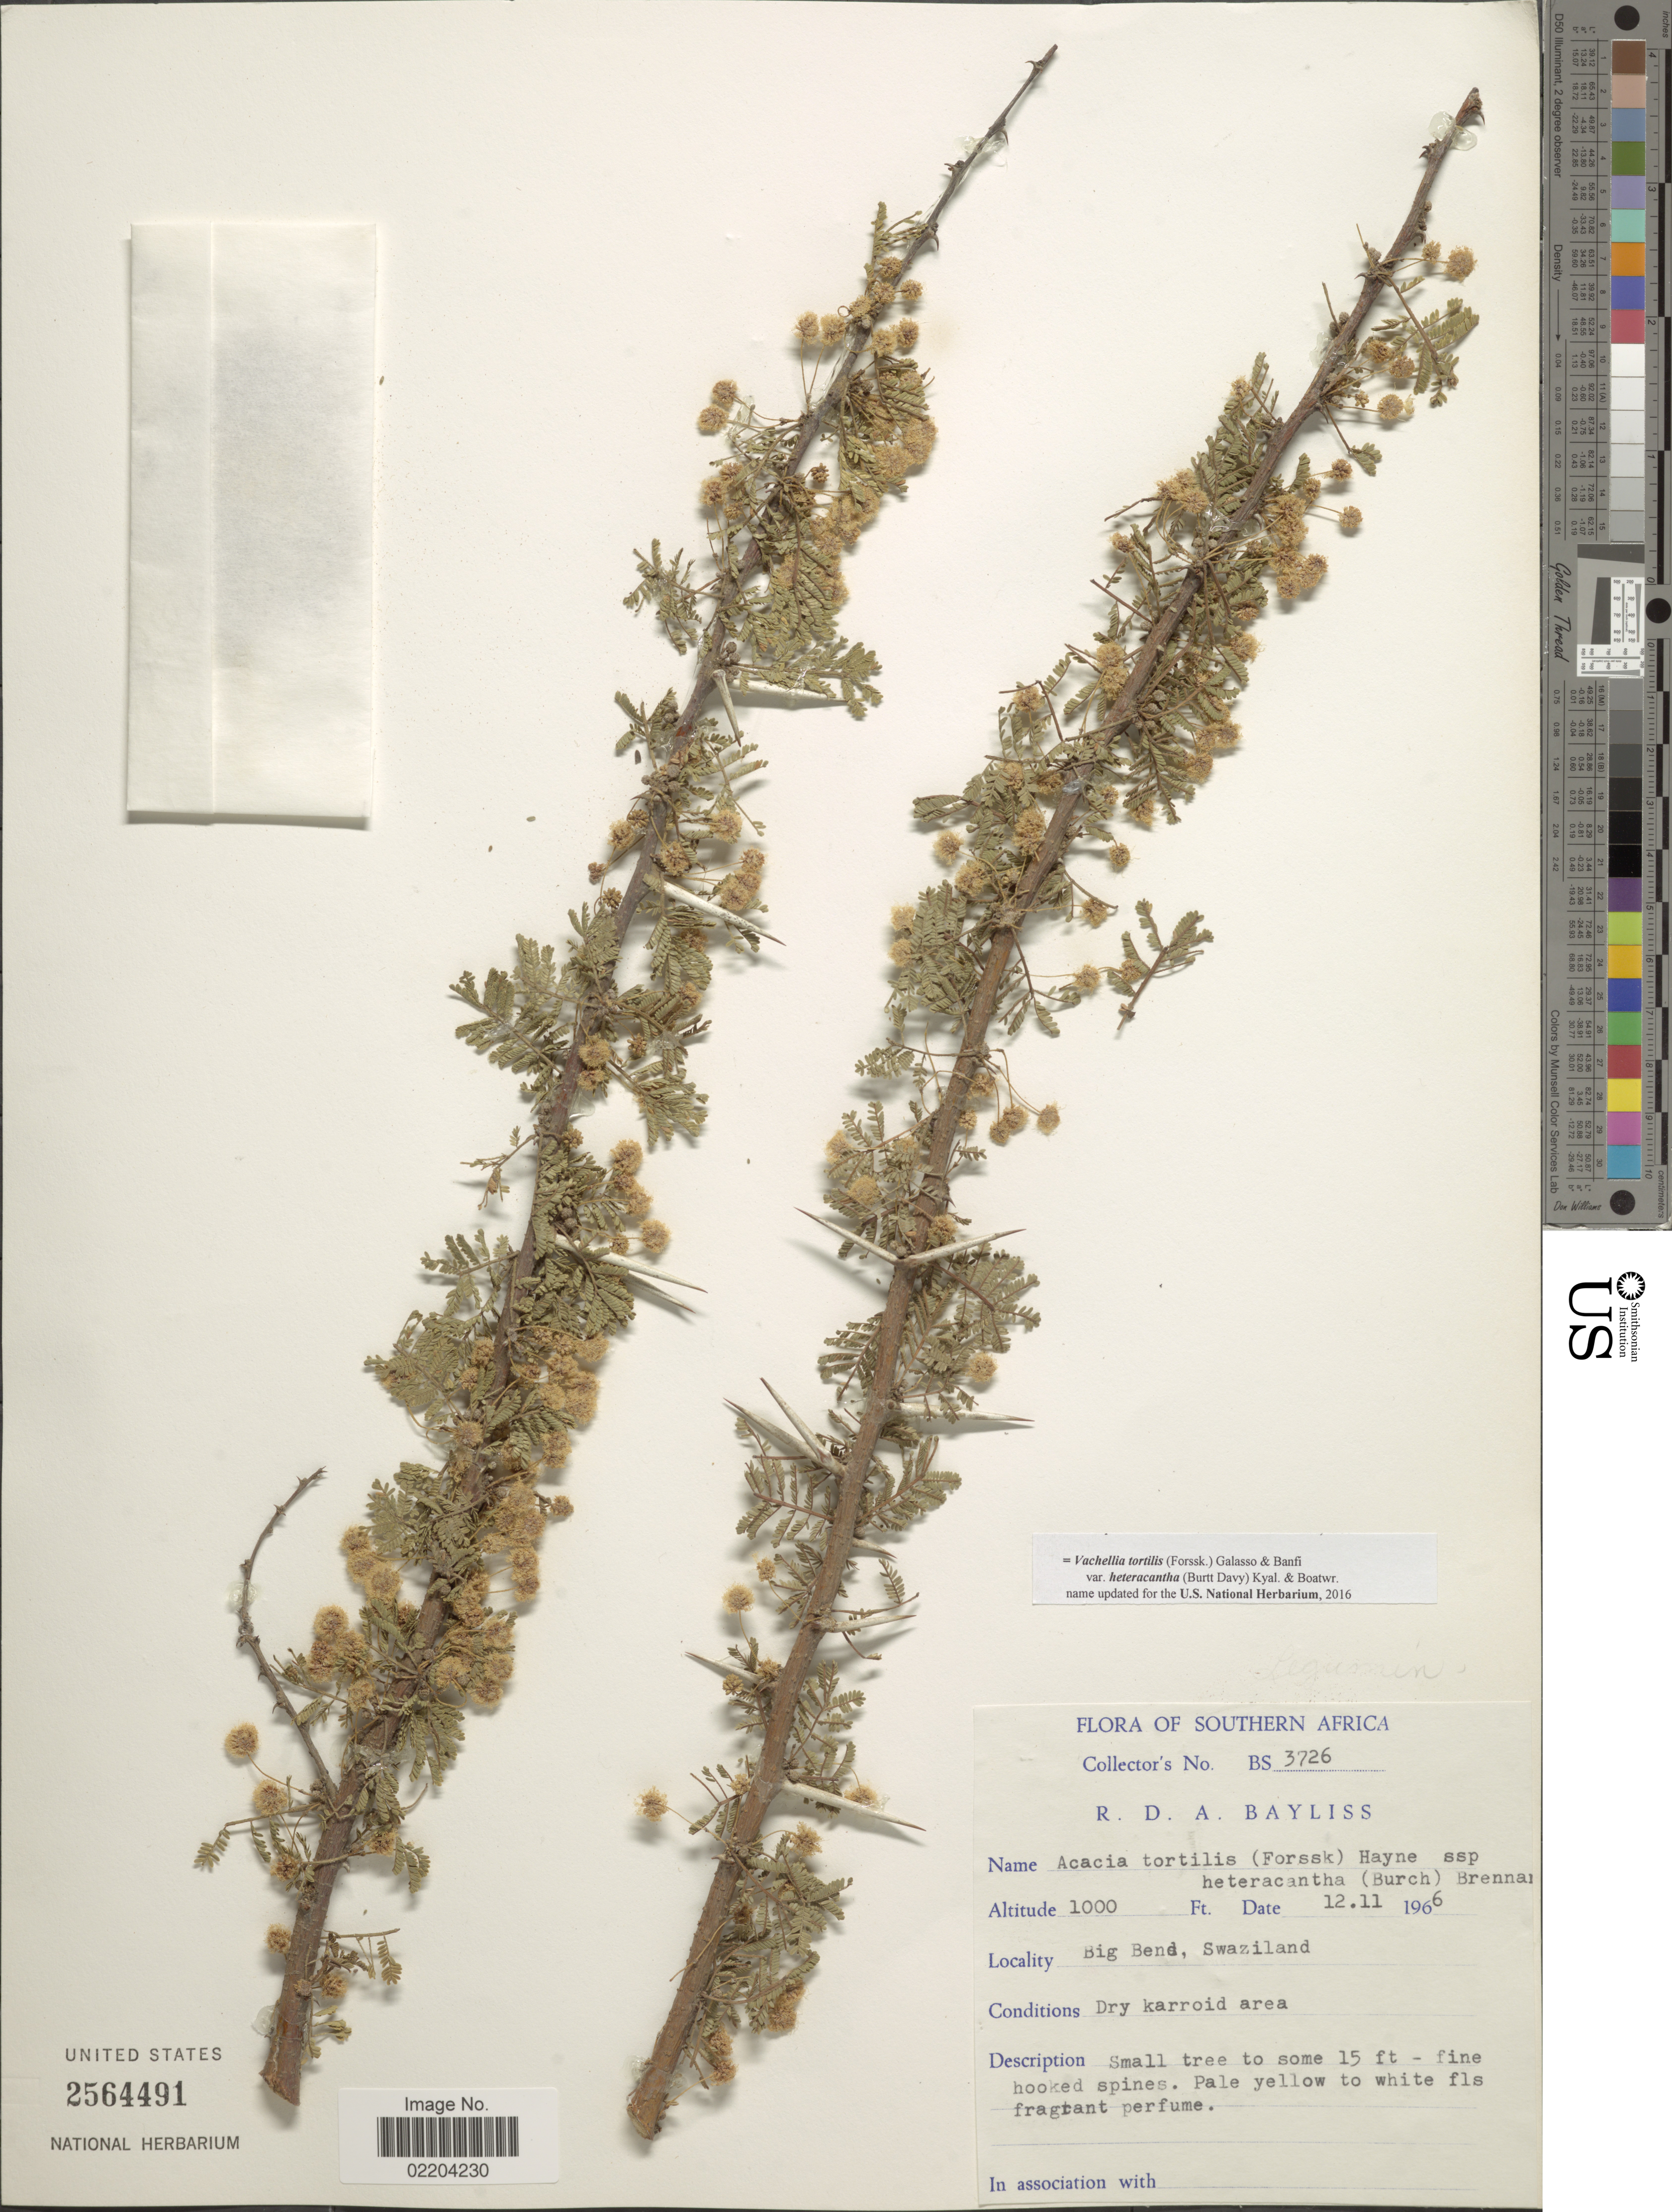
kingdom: Plantae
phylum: Tracheophyta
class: Magnoliopsida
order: Fabales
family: Fabaceae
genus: Vachellia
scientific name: Vachellia tortilis subsp. heteracantha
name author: (Burch.) Kyal. & Boatwr.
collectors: R. Bayliss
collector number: BS 3726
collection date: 1966-11-12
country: Eswatini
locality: Big Bend, Swaziland.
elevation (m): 305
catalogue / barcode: US 2564491